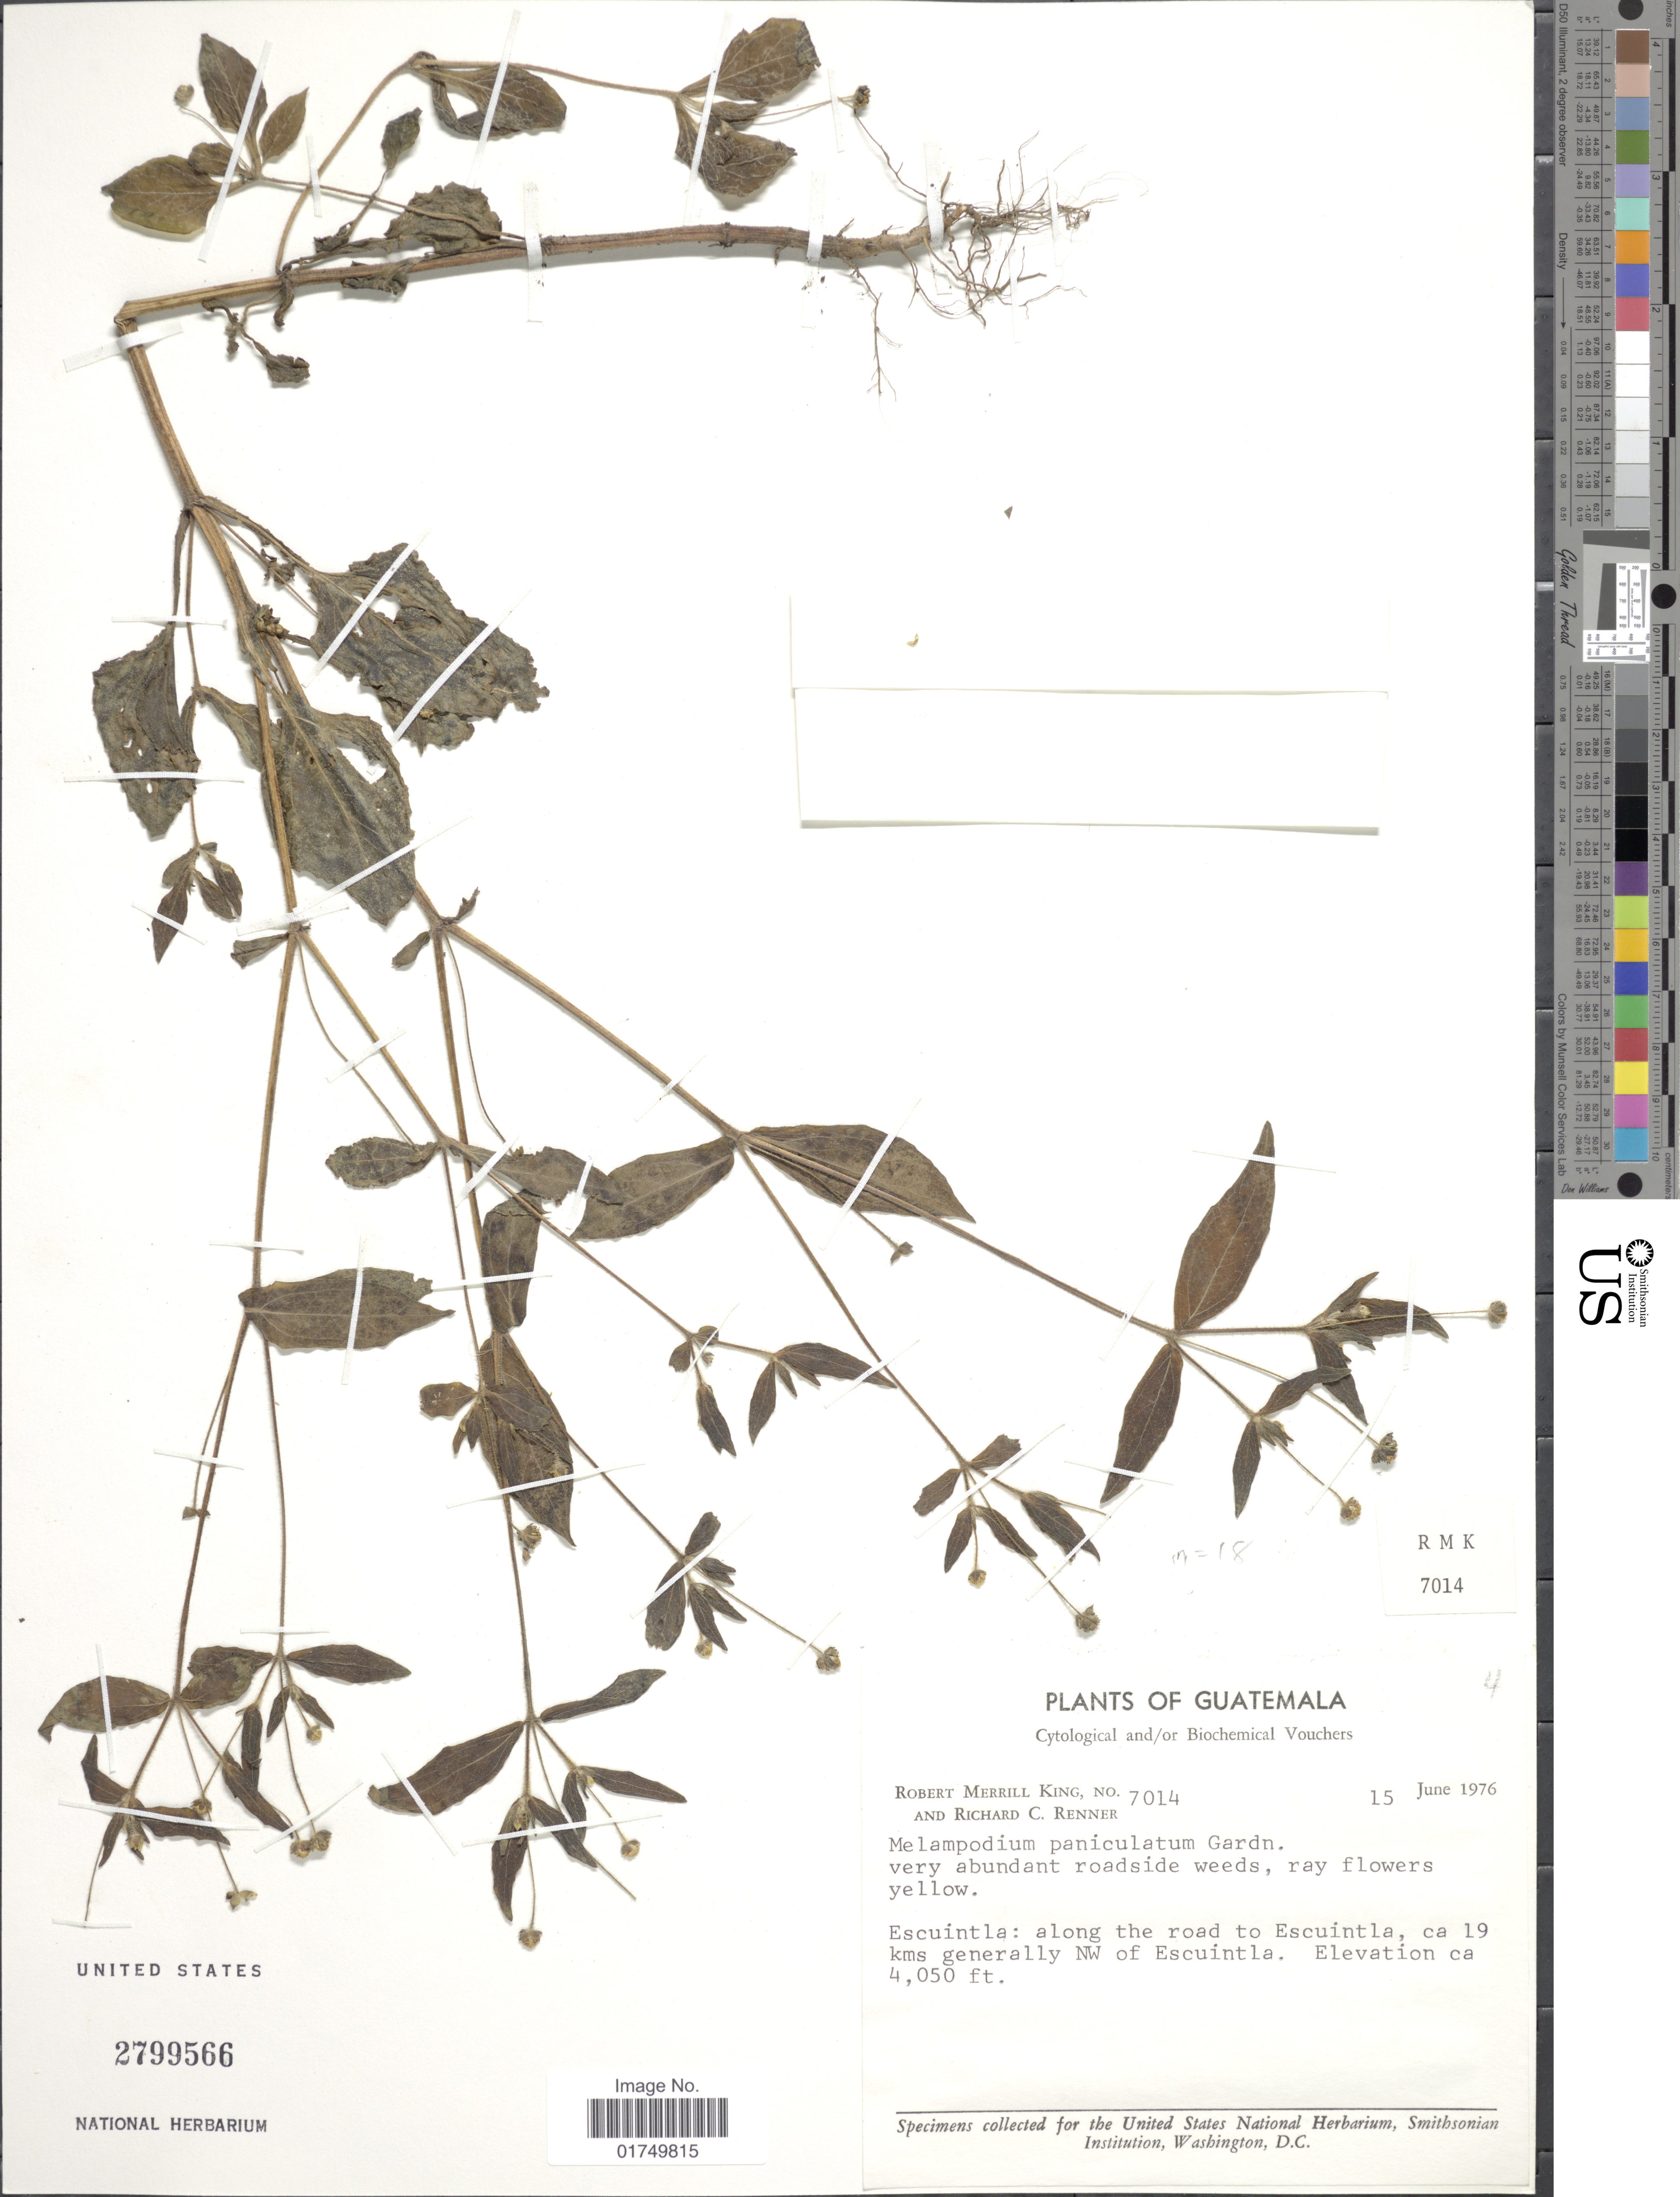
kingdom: Plantae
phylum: Tracheophyta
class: Magnoliopsida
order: Asterales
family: Asteraceae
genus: Melampodium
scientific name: Melampodium paniculatum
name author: Gardner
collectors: R. M. King & R. C. Renner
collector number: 7014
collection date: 1976-06-15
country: Guatemala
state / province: Escuintla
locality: Along the road to Escuintla, ca 19 kms generally NW of Escuintla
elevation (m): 1234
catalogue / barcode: US 2799566